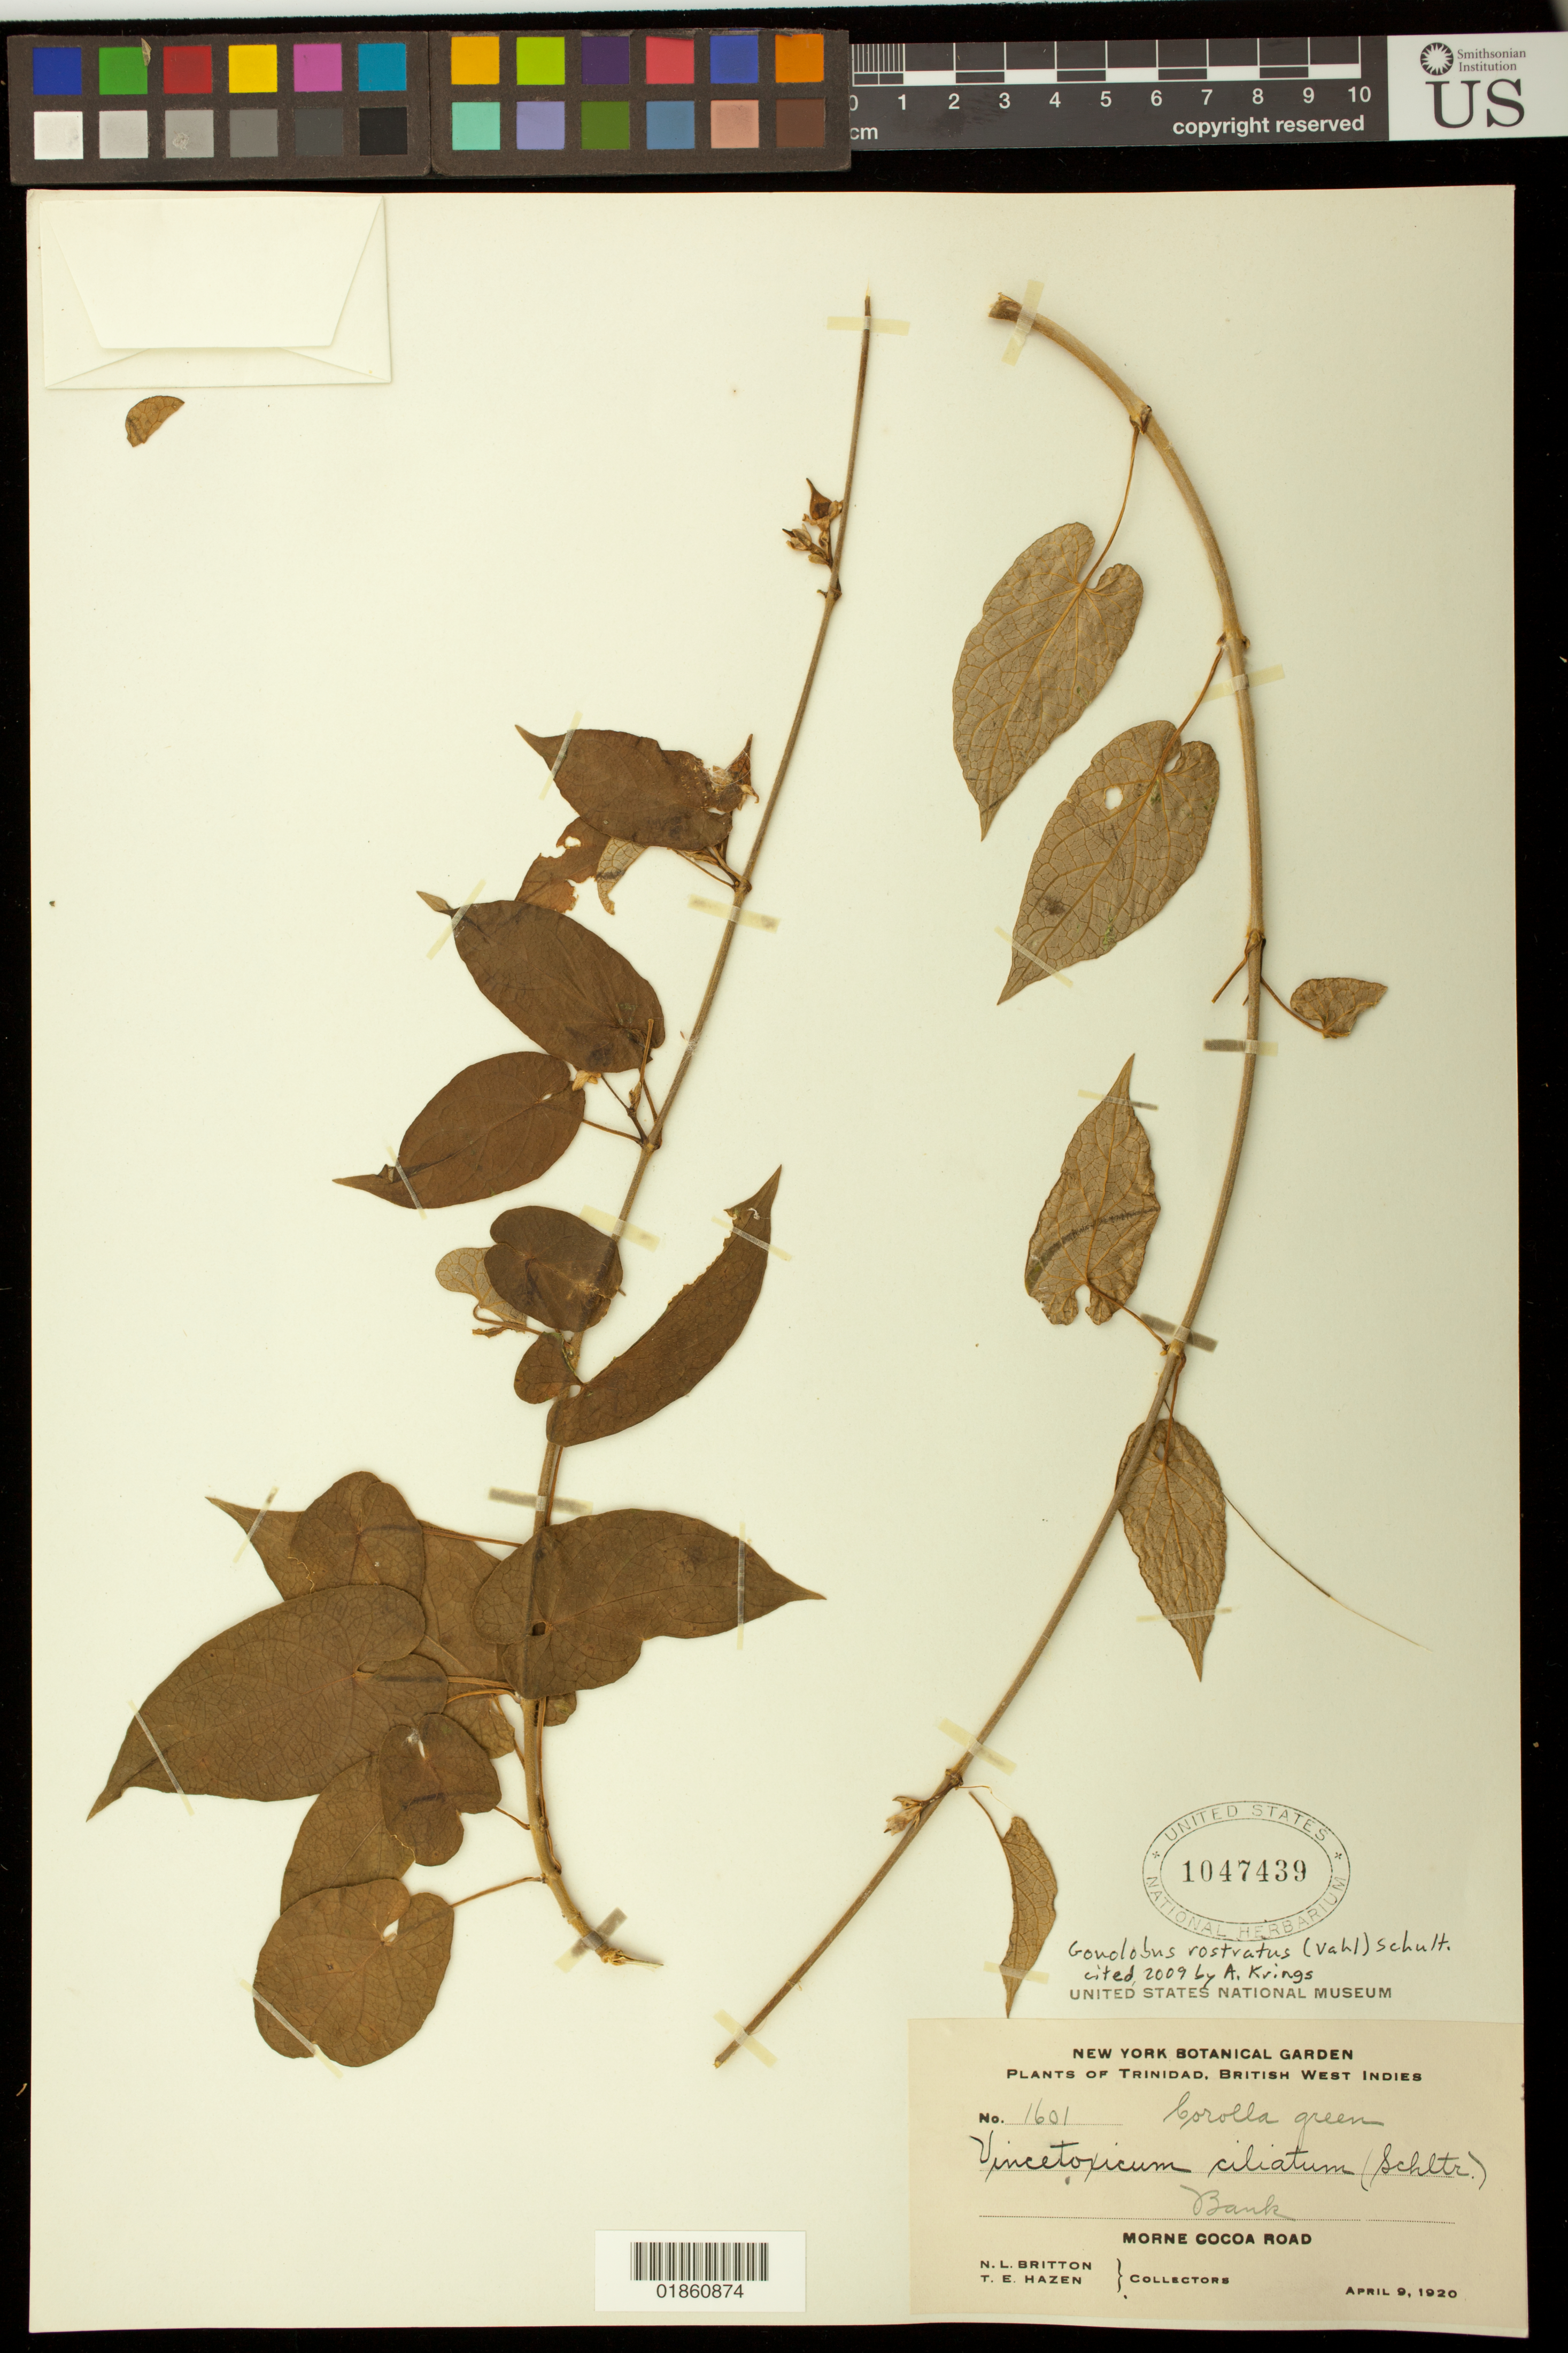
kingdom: Plantae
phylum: Tracheophyta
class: Magnoliopsida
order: Gentianales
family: Apocynaceae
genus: Gonolobus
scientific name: Gonolobus sp.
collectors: N. Britton & T. E. Hazen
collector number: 1601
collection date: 1920-04-09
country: Trinidad and Tobago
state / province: Diego Martin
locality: Morne Cocoa Road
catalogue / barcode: US 1047439